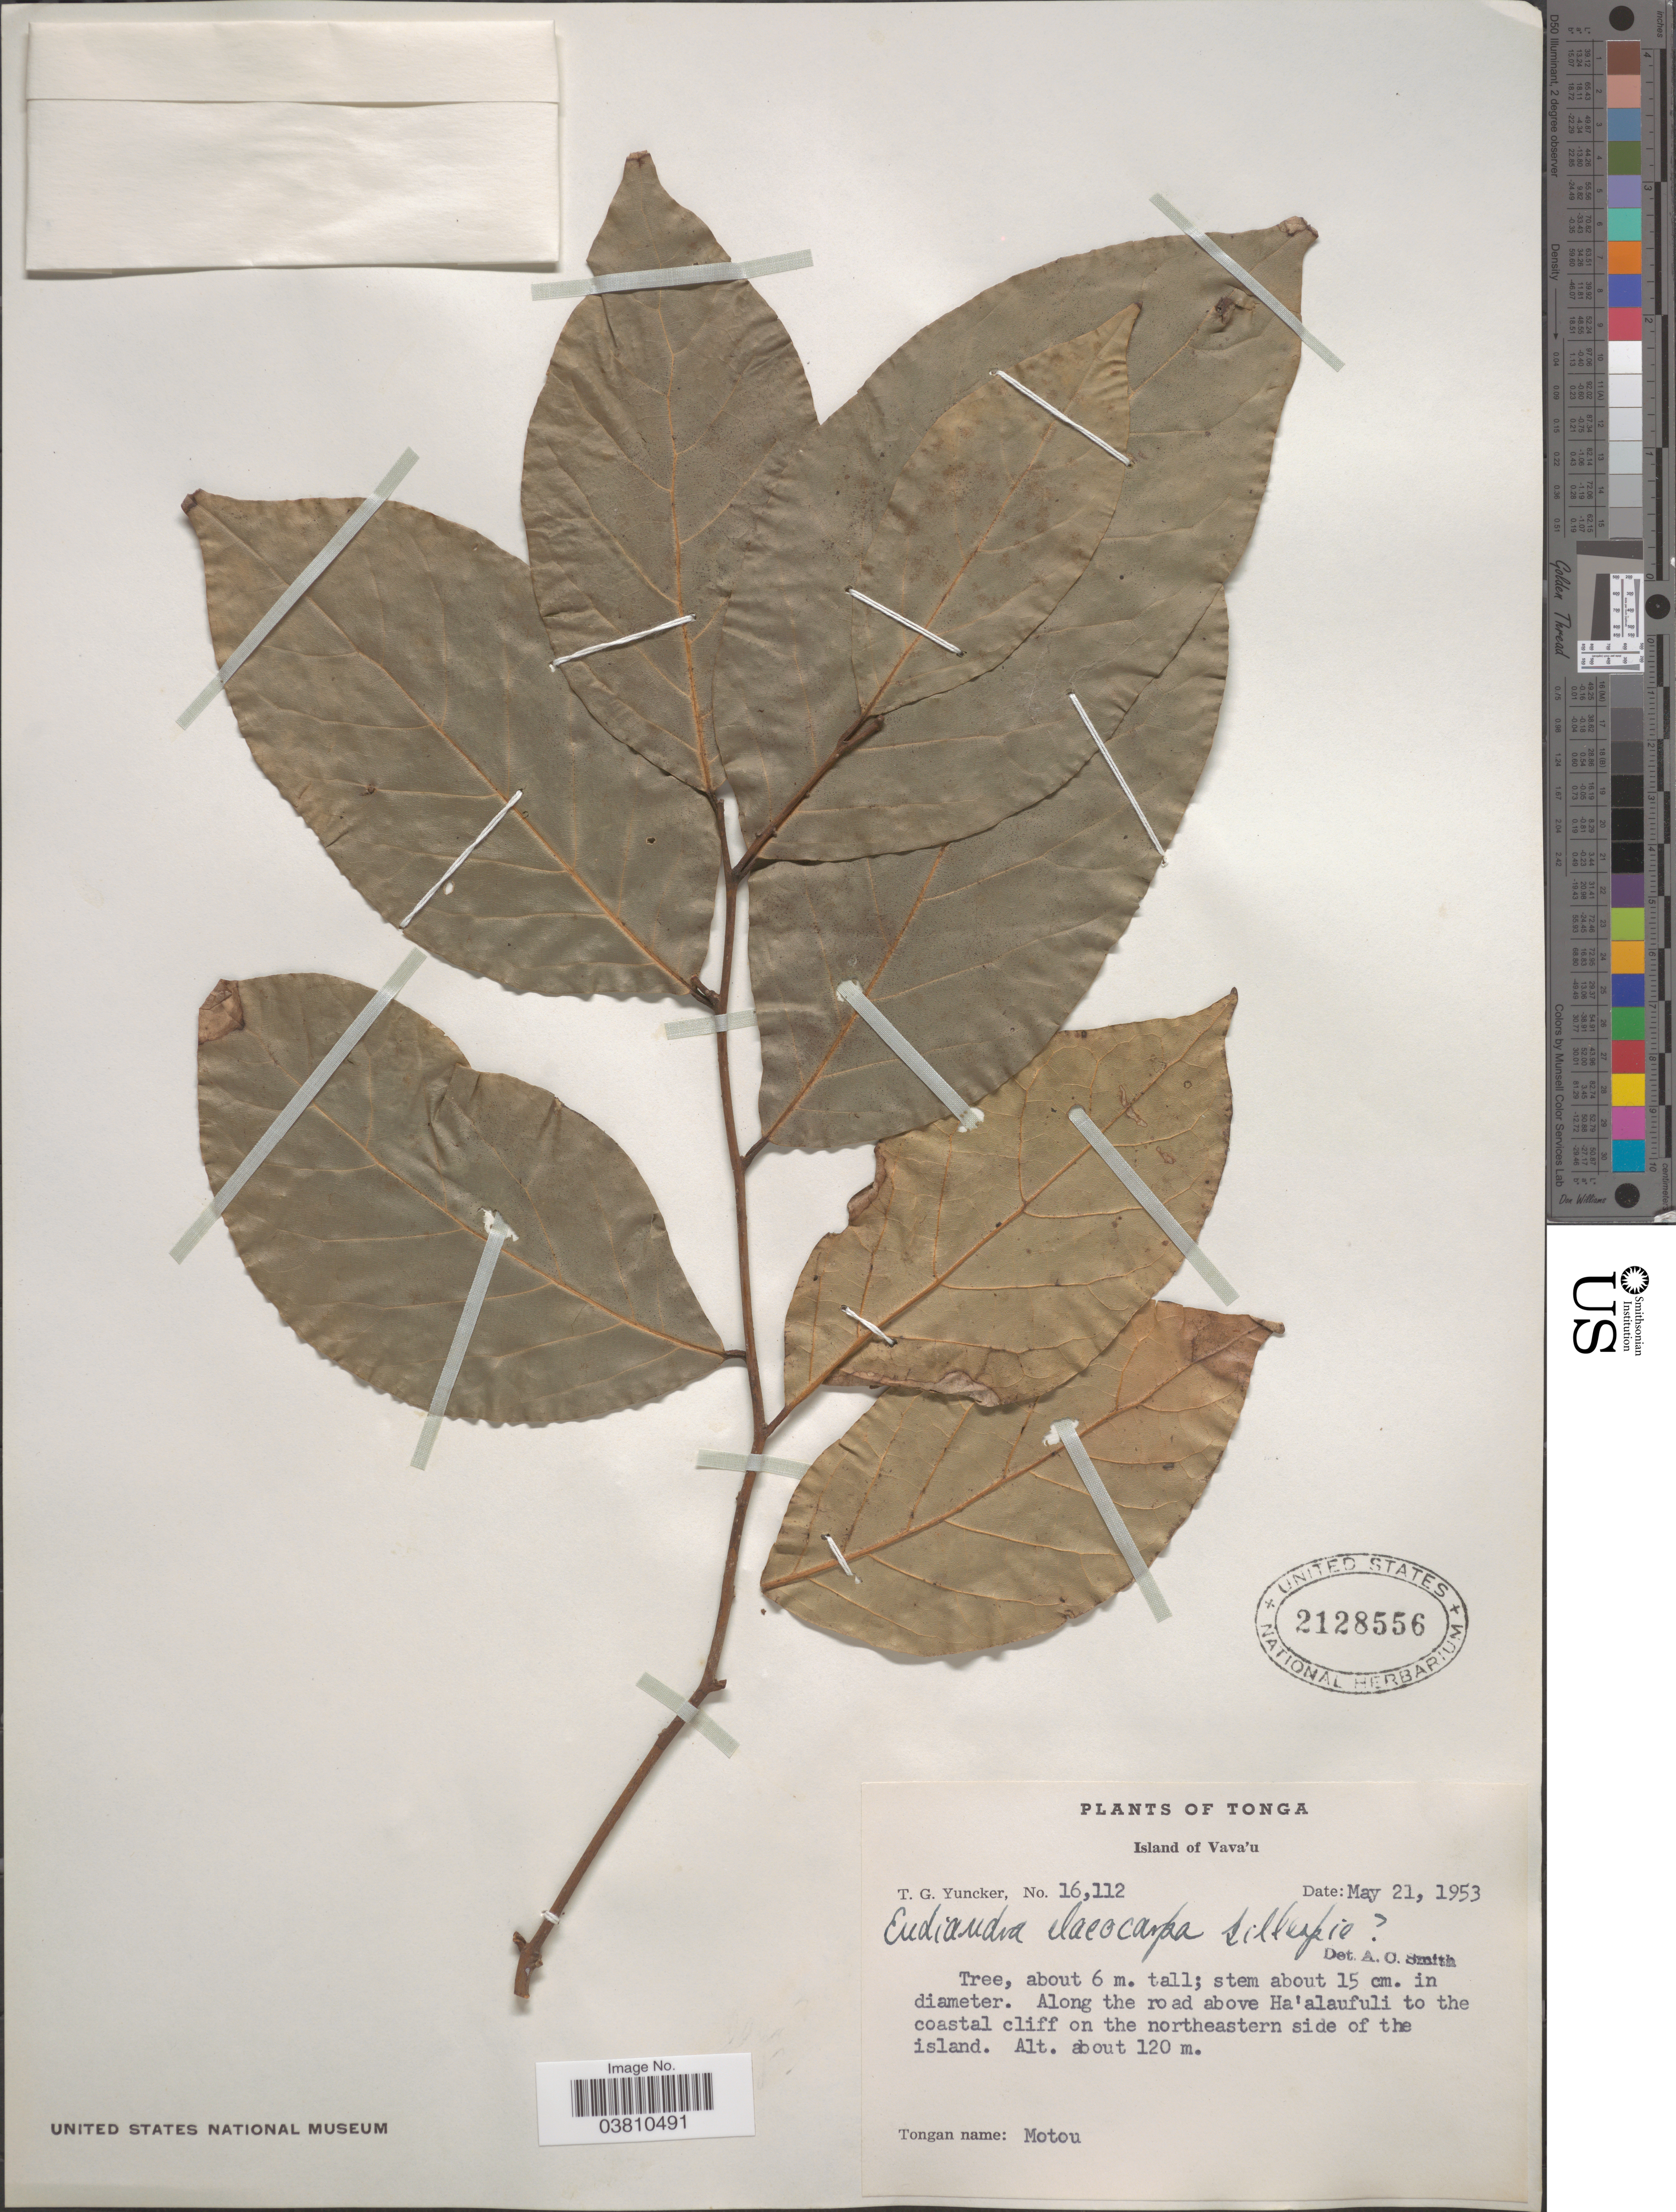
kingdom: Plantae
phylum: Tracheophyta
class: Magnoliopsida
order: Laurales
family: Lauraceae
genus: Endiandra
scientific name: Endiandra elaeocarpa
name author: Gillespie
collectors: T. G. Yuncker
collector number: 16112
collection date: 1953-05-21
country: Tonga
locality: Island of Vava'u. Along the road above Ha'alaufuli to the coastal cliff on the northeastern side of the island.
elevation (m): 120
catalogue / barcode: US 2128556